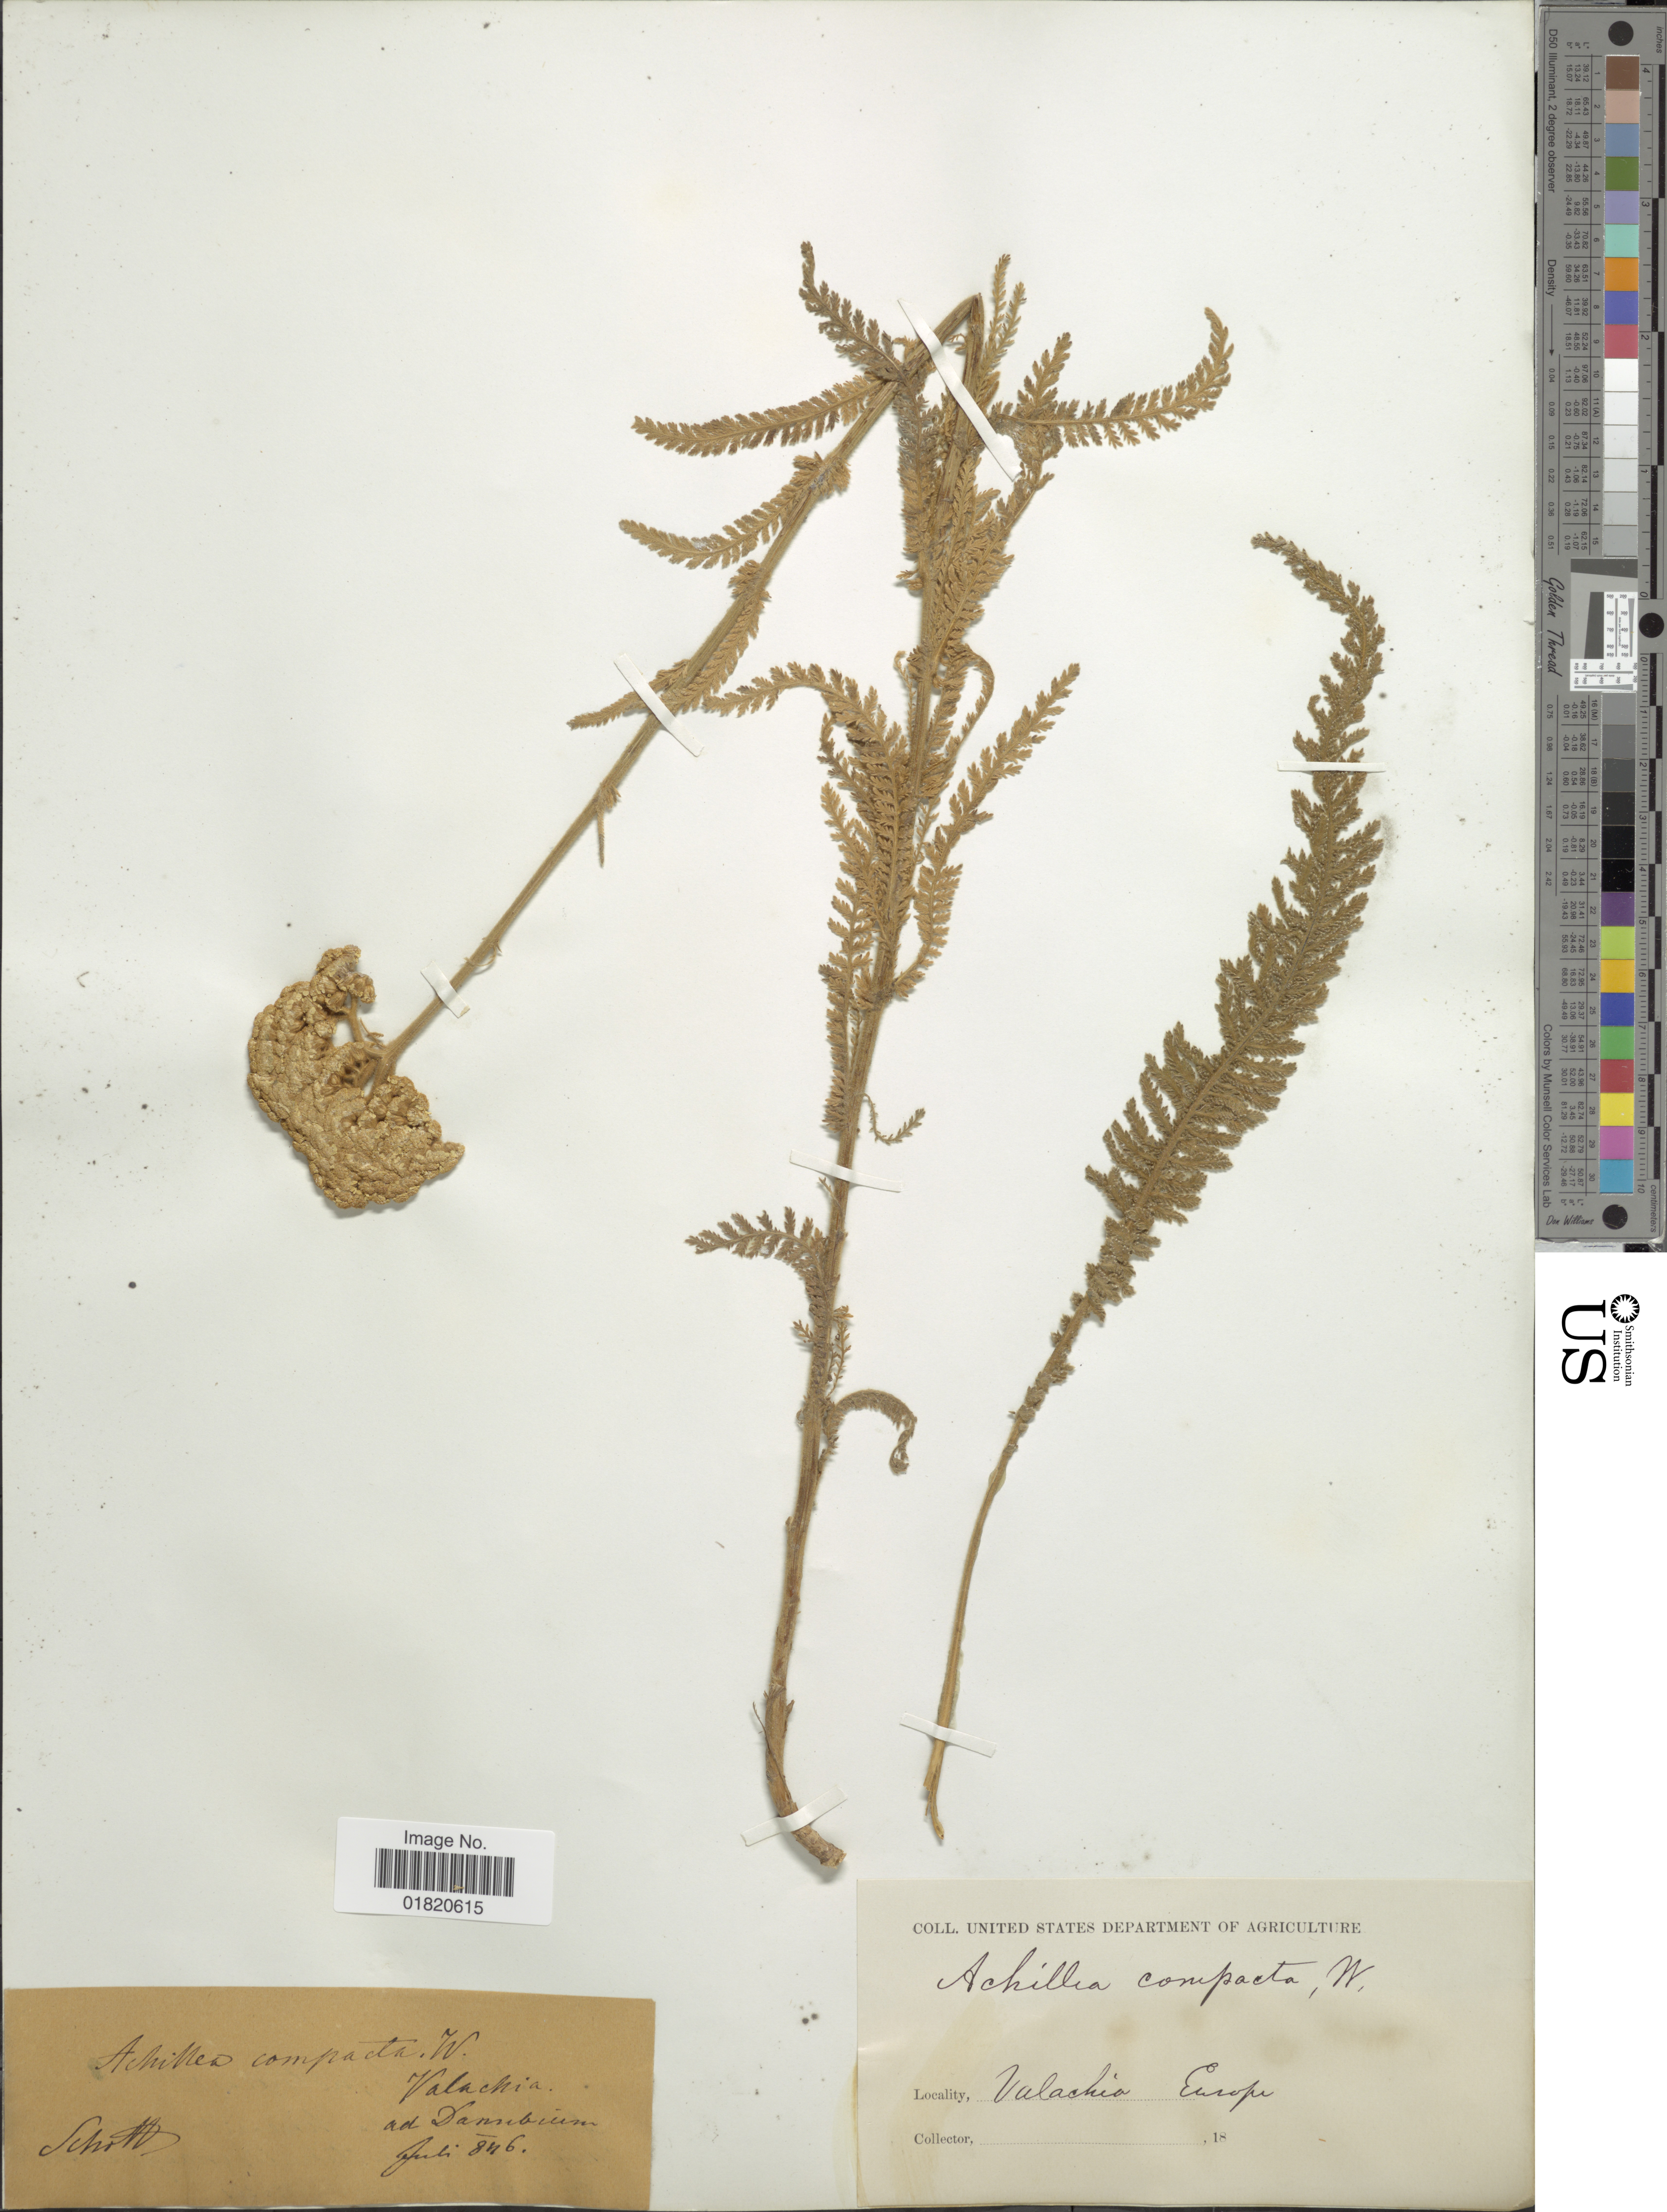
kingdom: Plantae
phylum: Tracheophyta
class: Magnoliopsida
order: Asterales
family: Asteraceae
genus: Achillea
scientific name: Achillea compacta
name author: Willd.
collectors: Schott, --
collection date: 1846-07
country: Romania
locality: Valachia, ad Danubium